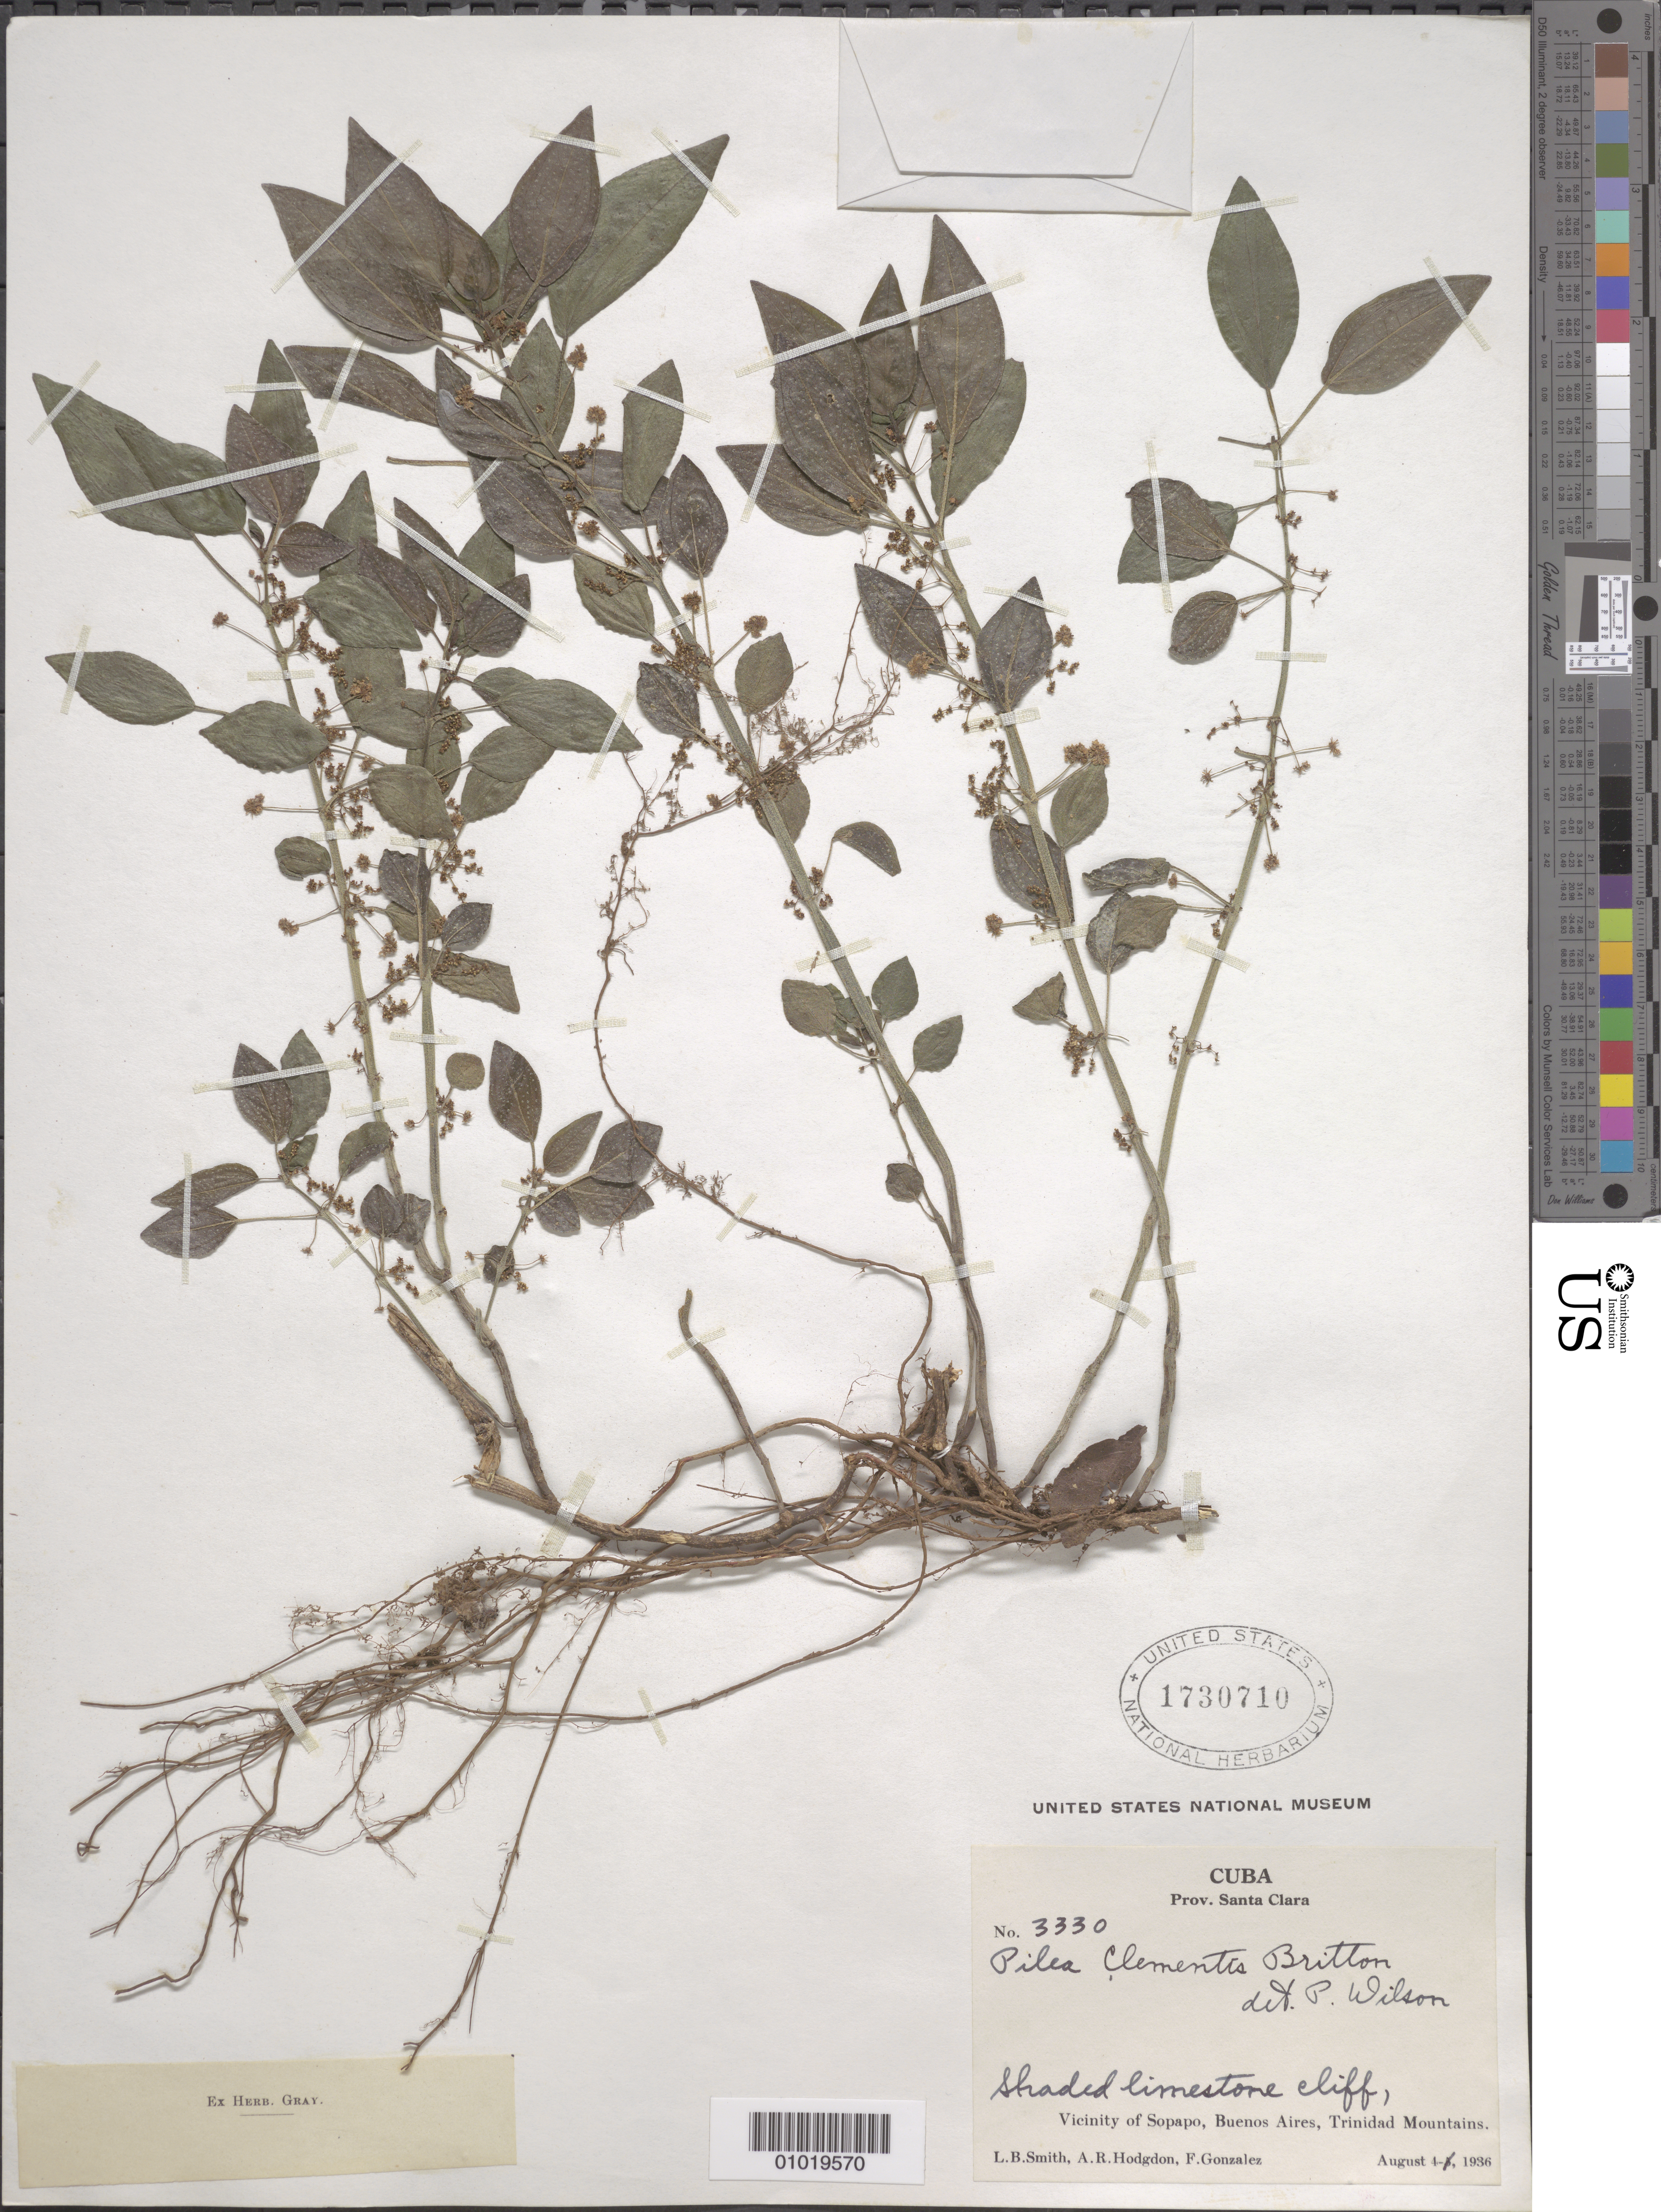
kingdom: Plantae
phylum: Tracheophyta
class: Magnoliopsida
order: Rosales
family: Urticaceae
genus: Pilea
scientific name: Pilea clementis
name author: Britton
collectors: L. Smith, A. R. Hodgdon & F. Gonzalez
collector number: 3330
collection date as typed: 04 Aug 1936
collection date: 1936-08-04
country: Cuba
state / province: Villa Clara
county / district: Santa Clara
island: Cuba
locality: Vicinity of Sopapo, Buenos Aires, Trinidad Mountains Shaded limestone cliff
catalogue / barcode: US 1730710